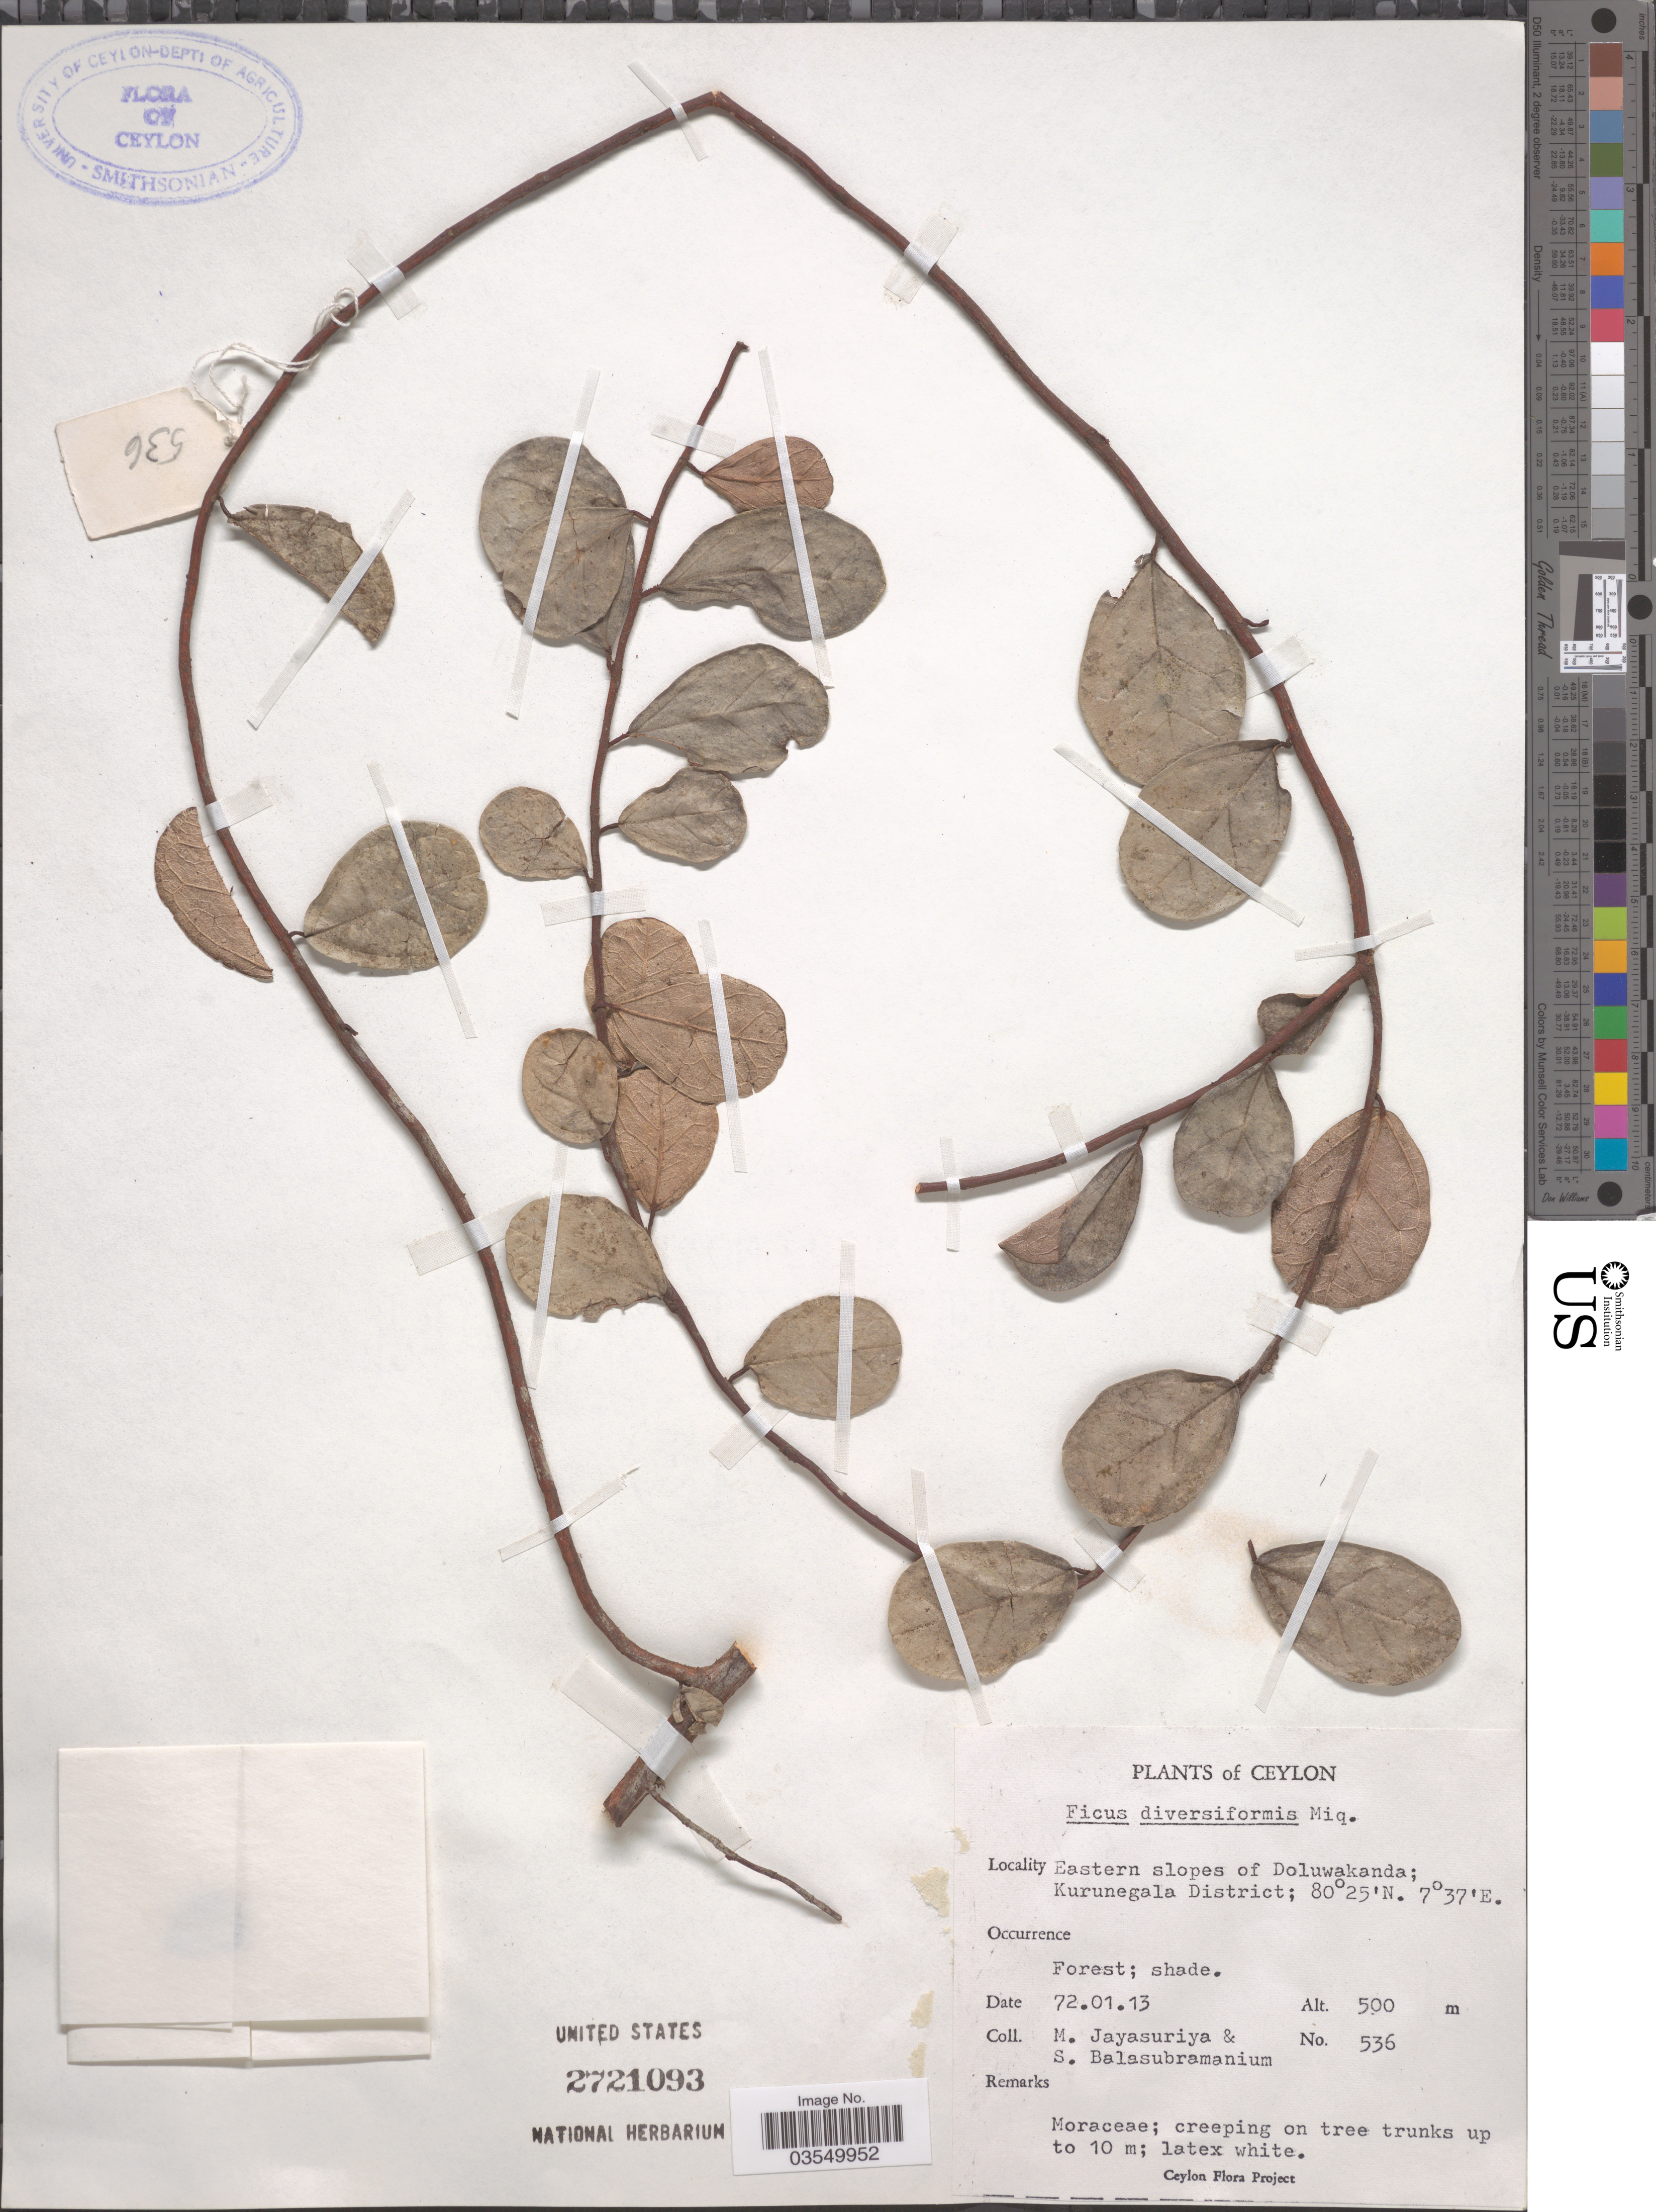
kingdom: Plantae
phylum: Tracheophyta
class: Magnoliopsida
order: Rosales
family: Moraceae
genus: Ficus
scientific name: Ficus diversiformis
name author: Miq.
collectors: M. Jayasuriya & S. Balasubramanium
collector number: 536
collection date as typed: Transcribed d/m/y: 13/1/72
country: Sri Lanka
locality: Ceylon. Eastern slopes of Doluwakanda; Kurunegala District.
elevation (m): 500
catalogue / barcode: US 2721093